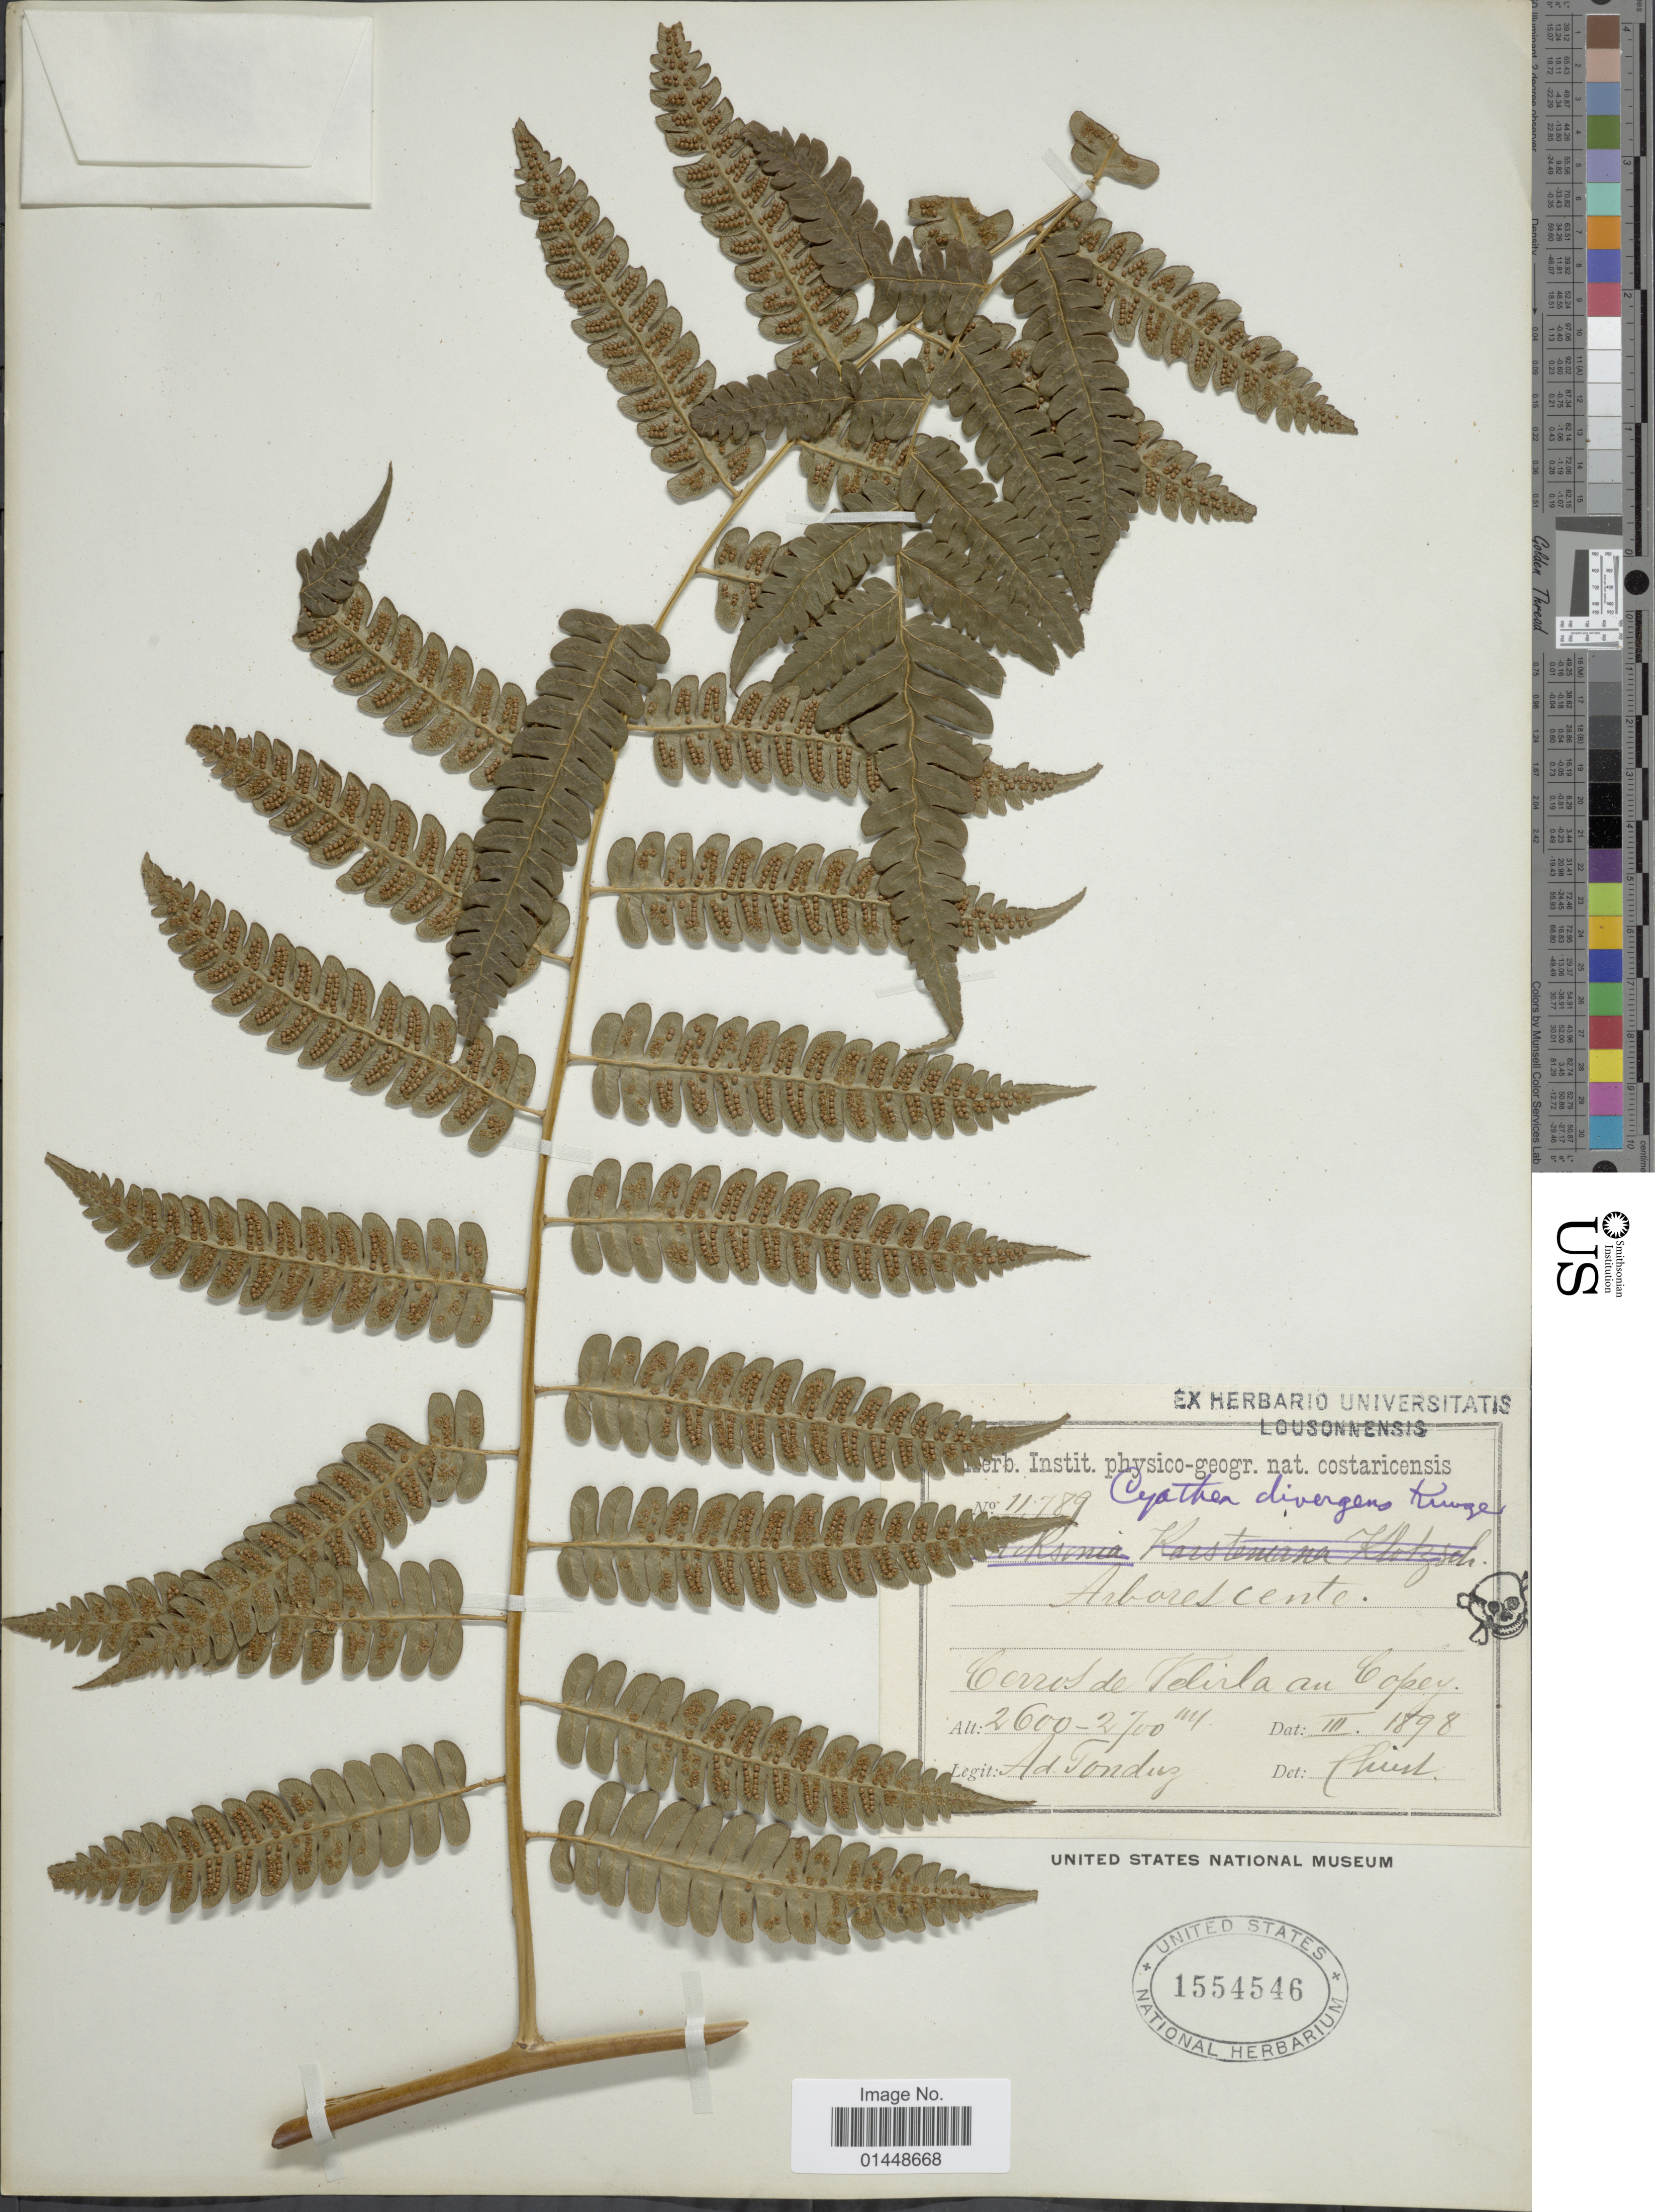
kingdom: Plantae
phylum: Tracheophyta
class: Polypodiopsida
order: Cyatheales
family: Cyatheaceae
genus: Cyathea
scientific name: Cyathea divergens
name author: Kunze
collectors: A. Tonduz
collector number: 11789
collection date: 1898-03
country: Costa Rica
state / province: San José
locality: Cerros de Velirla au Copey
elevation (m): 2600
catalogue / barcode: US 1554546